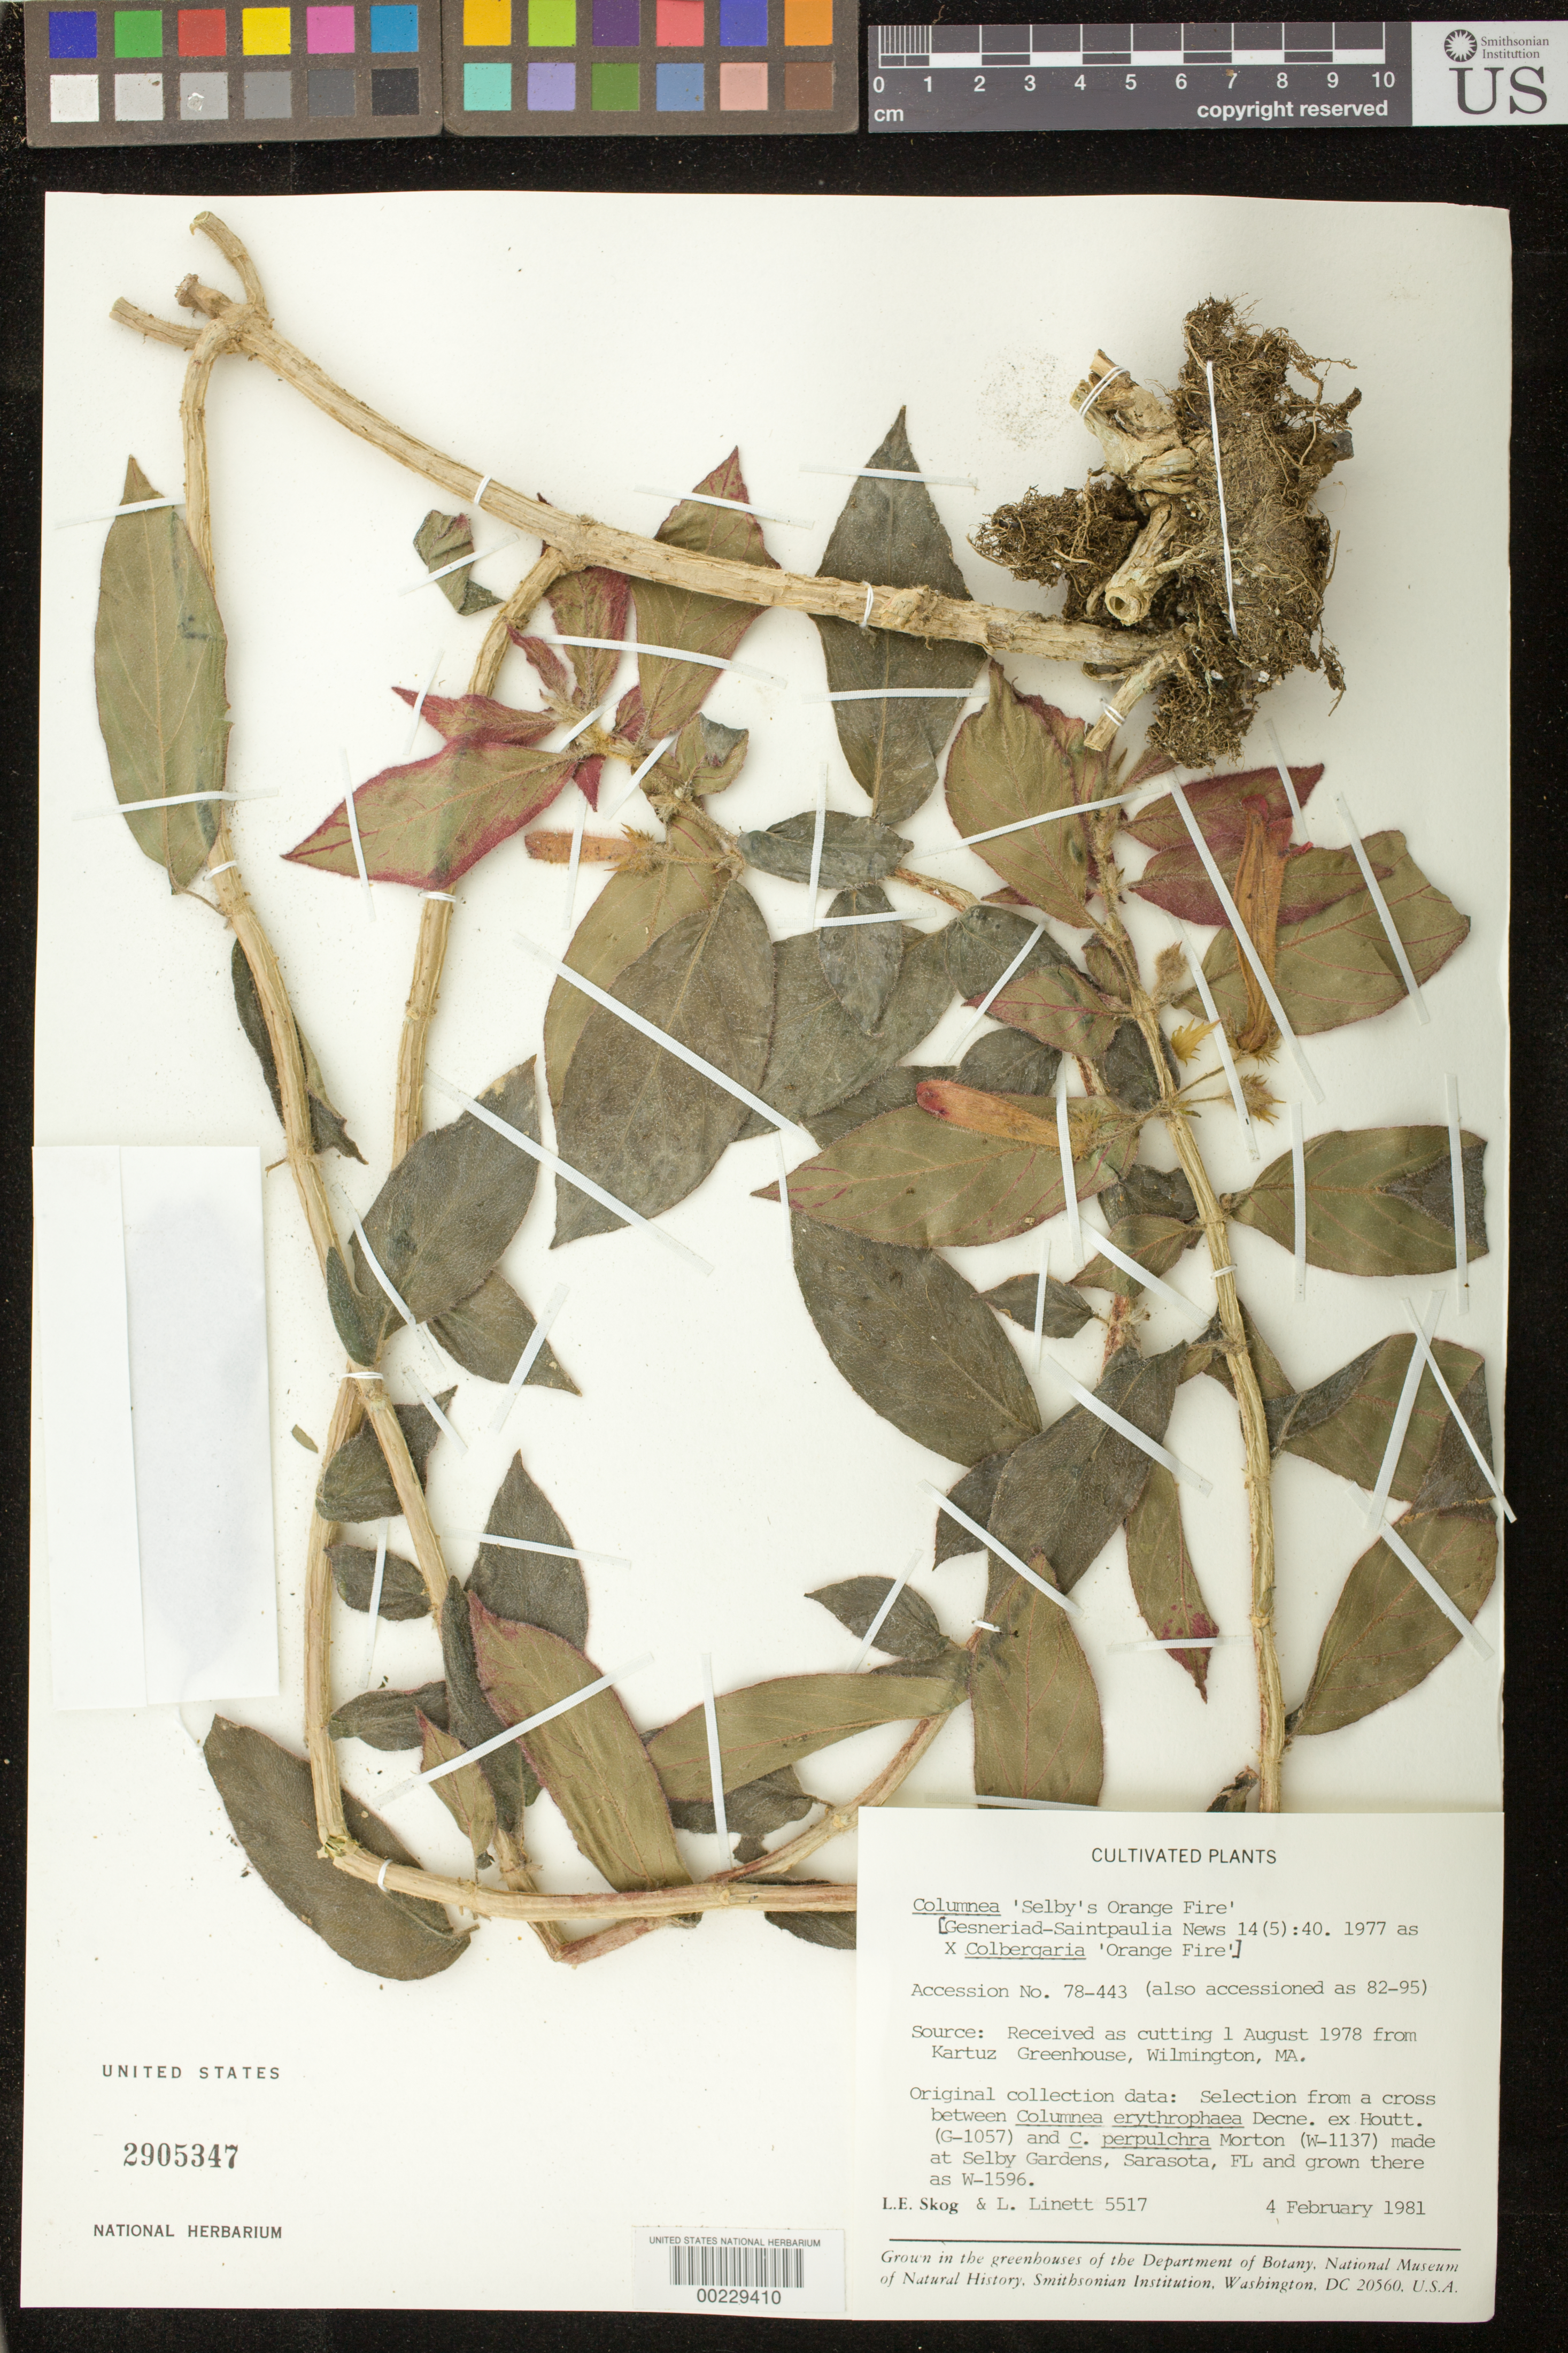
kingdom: Plantae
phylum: Tracheophyta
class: Magnoliopsida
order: Lamiales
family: Gesneriaceae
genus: Columnea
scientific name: Columnea 'Selbys Orange Fire'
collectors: L. E. Skog & L. Linett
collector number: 5517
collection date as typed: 04 Feb 1981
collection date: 1981-02-04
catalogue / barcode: US 2905347